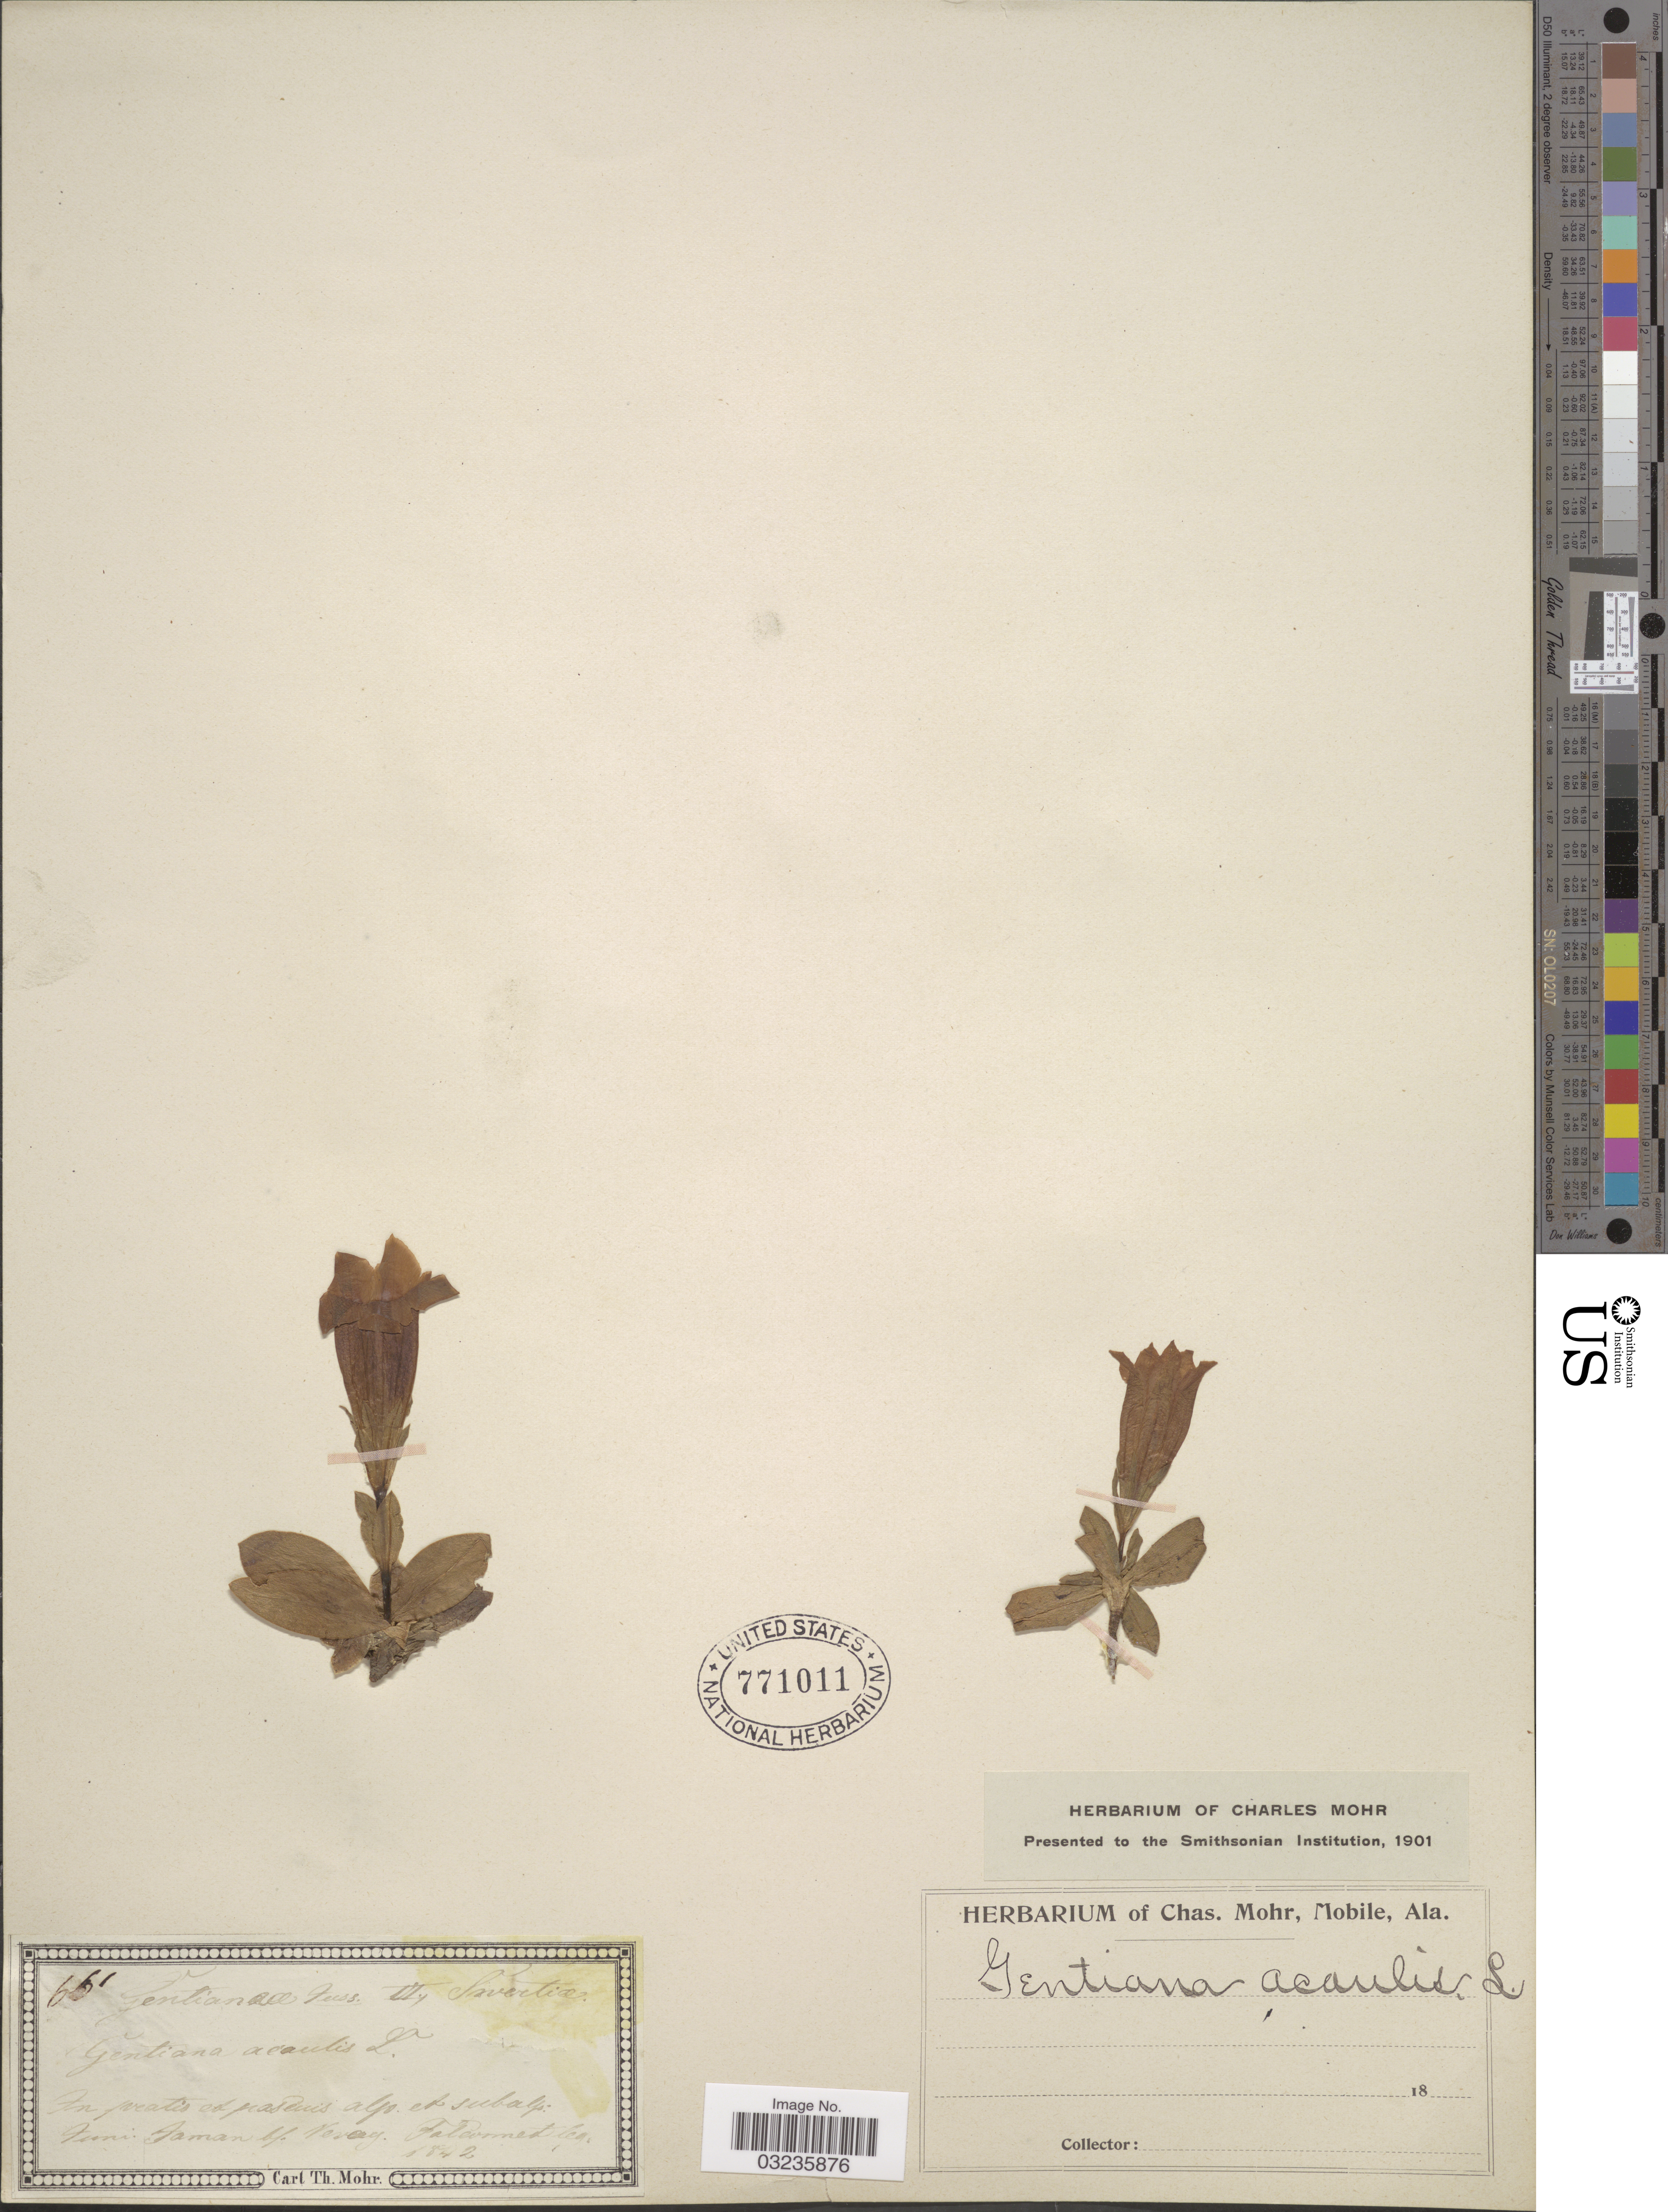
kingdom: Plantae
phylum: Tracheophyta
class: Magnoliopsida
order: Gentianales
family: Gentianaceae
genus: Gentiana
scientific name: Gentiana acaulis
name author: L.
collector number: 661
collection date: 1842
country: France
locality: In pratis ad pascuis alp. et subalp. [illegible text]uni: Jaman bf. Vevey.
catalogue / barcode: US 771011